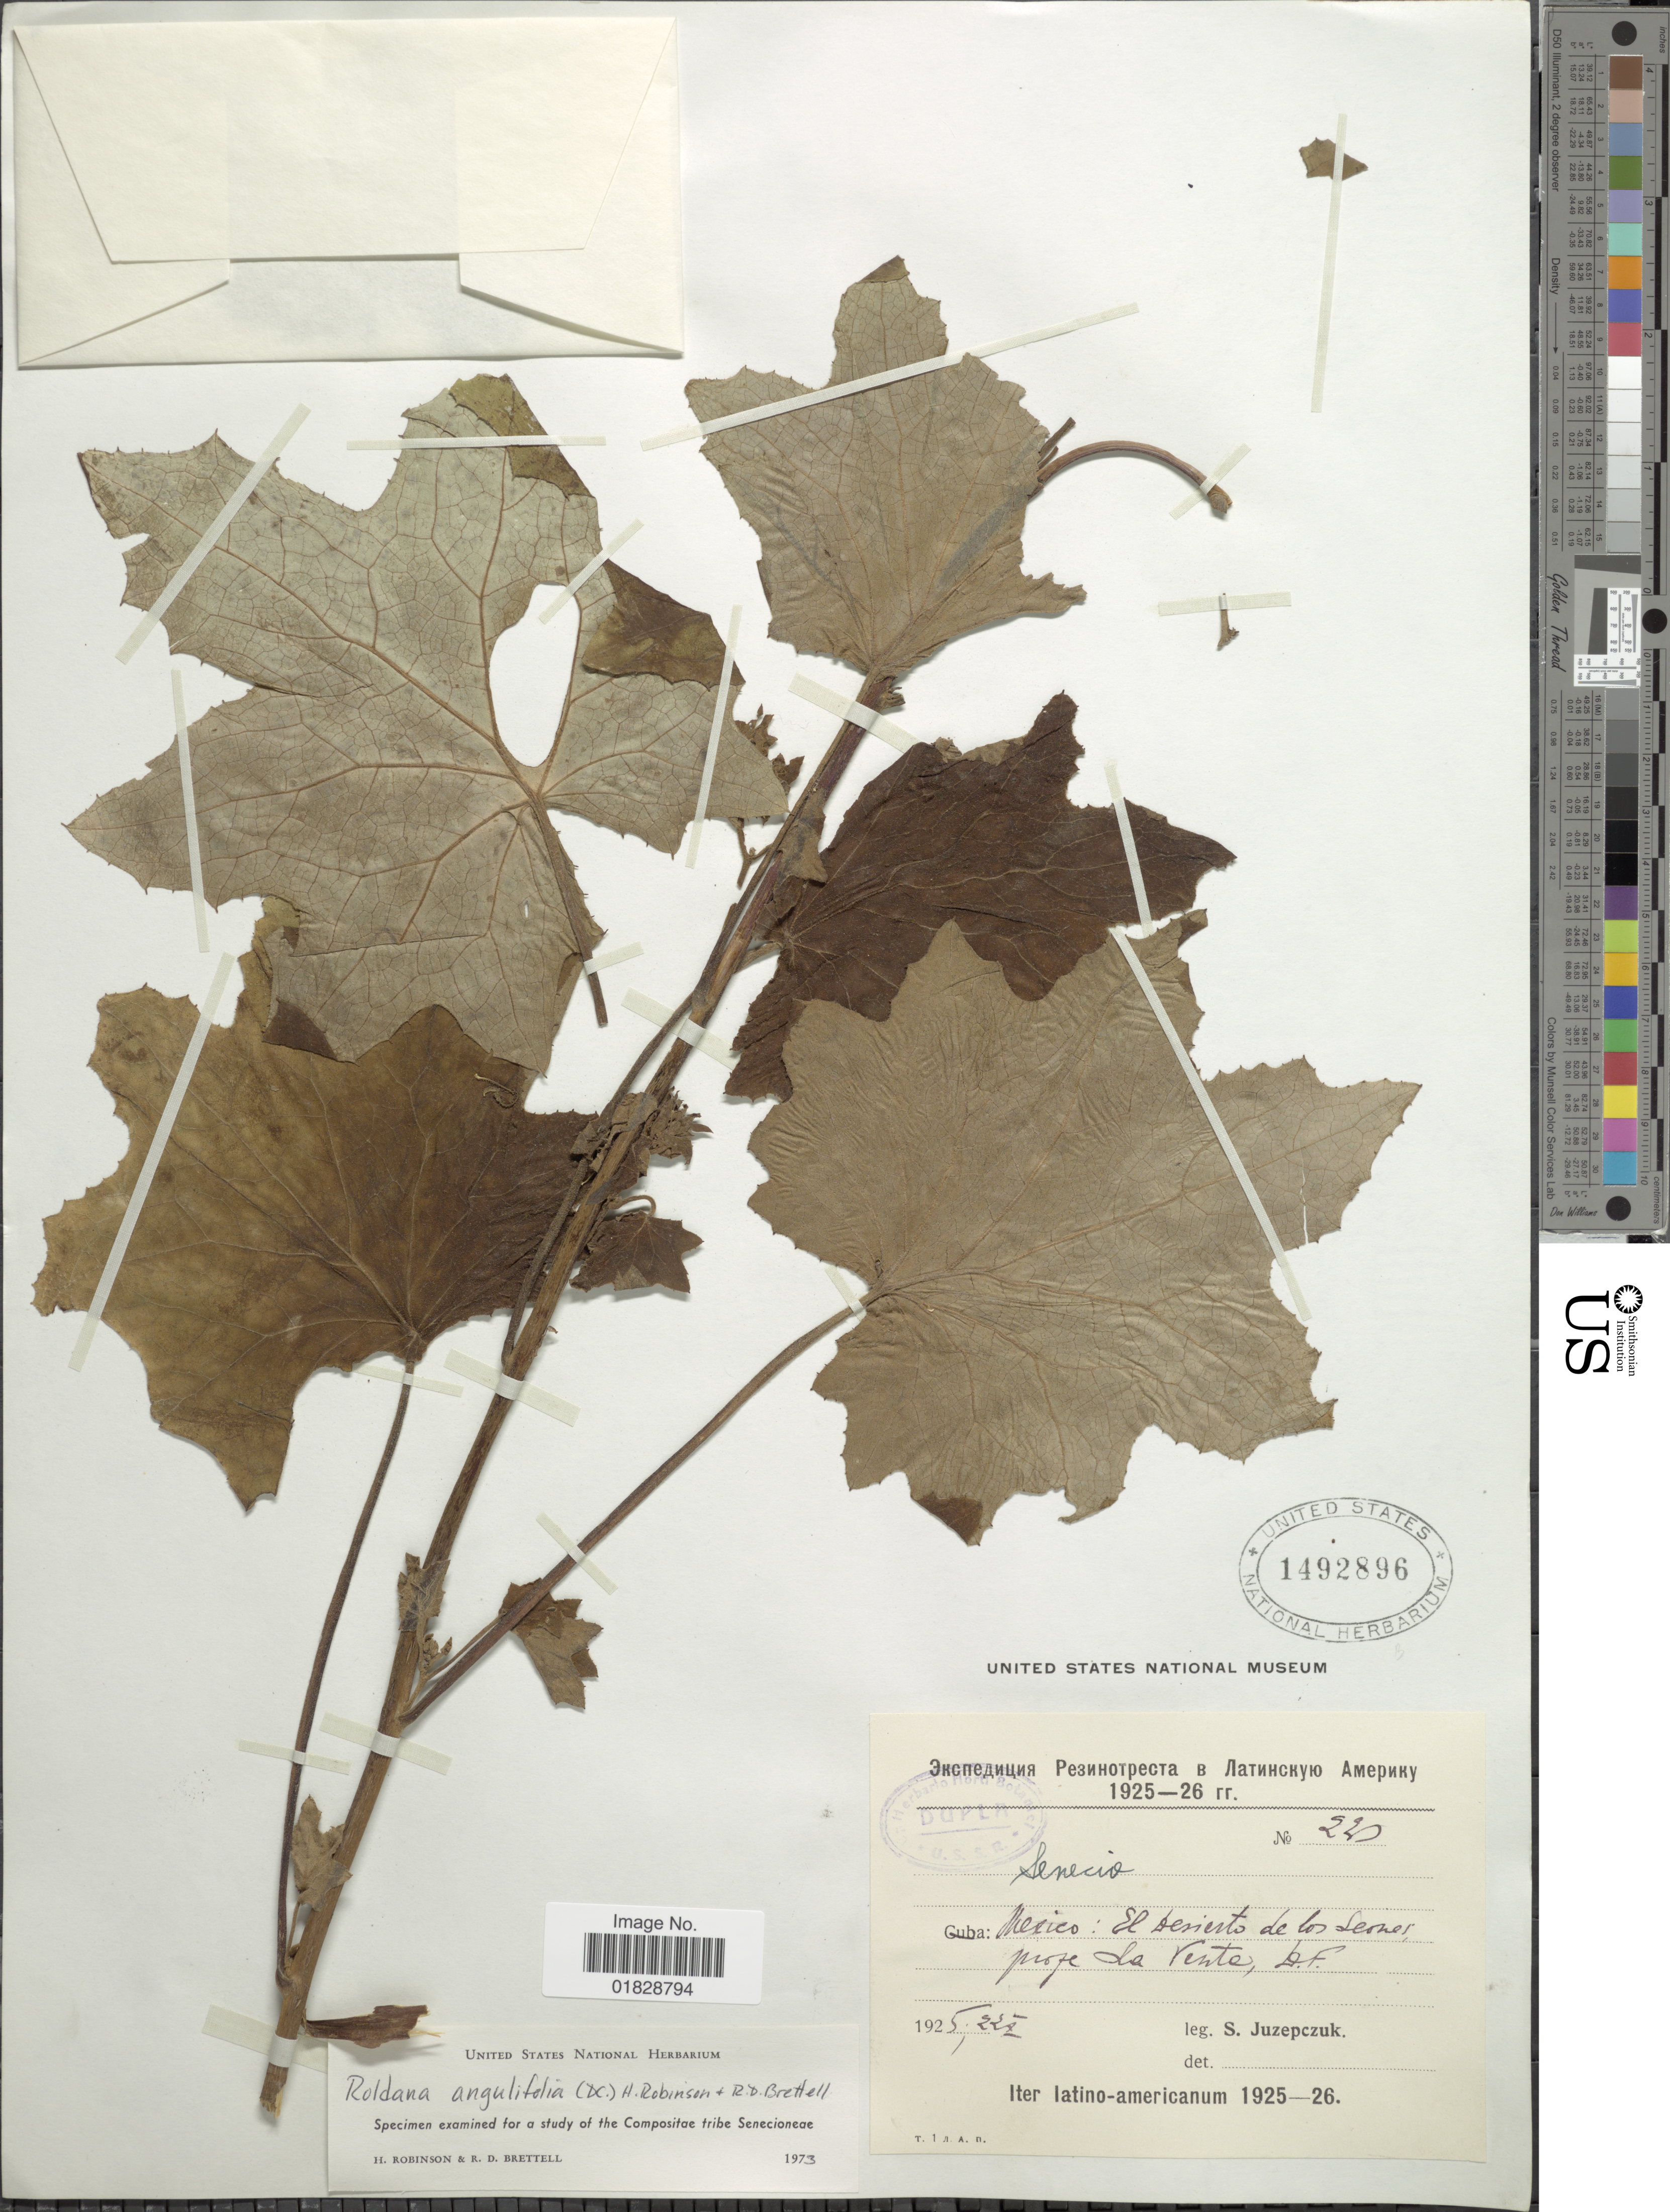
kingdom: Plantae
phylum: Tracheophyta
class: Magnoliopsida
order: Asterales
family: Asteraceae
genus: Roldana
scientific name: Roldana angulifolia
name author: (DC.) H. Rob. & Brettell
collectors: S. V. Juzepczuk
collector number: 220*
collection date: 1925-01-22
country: Mexico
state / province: Distrito Federal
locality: Mexico: El Desierto de los Leones, prope La Venta, D.F.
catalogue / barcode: US 1492896